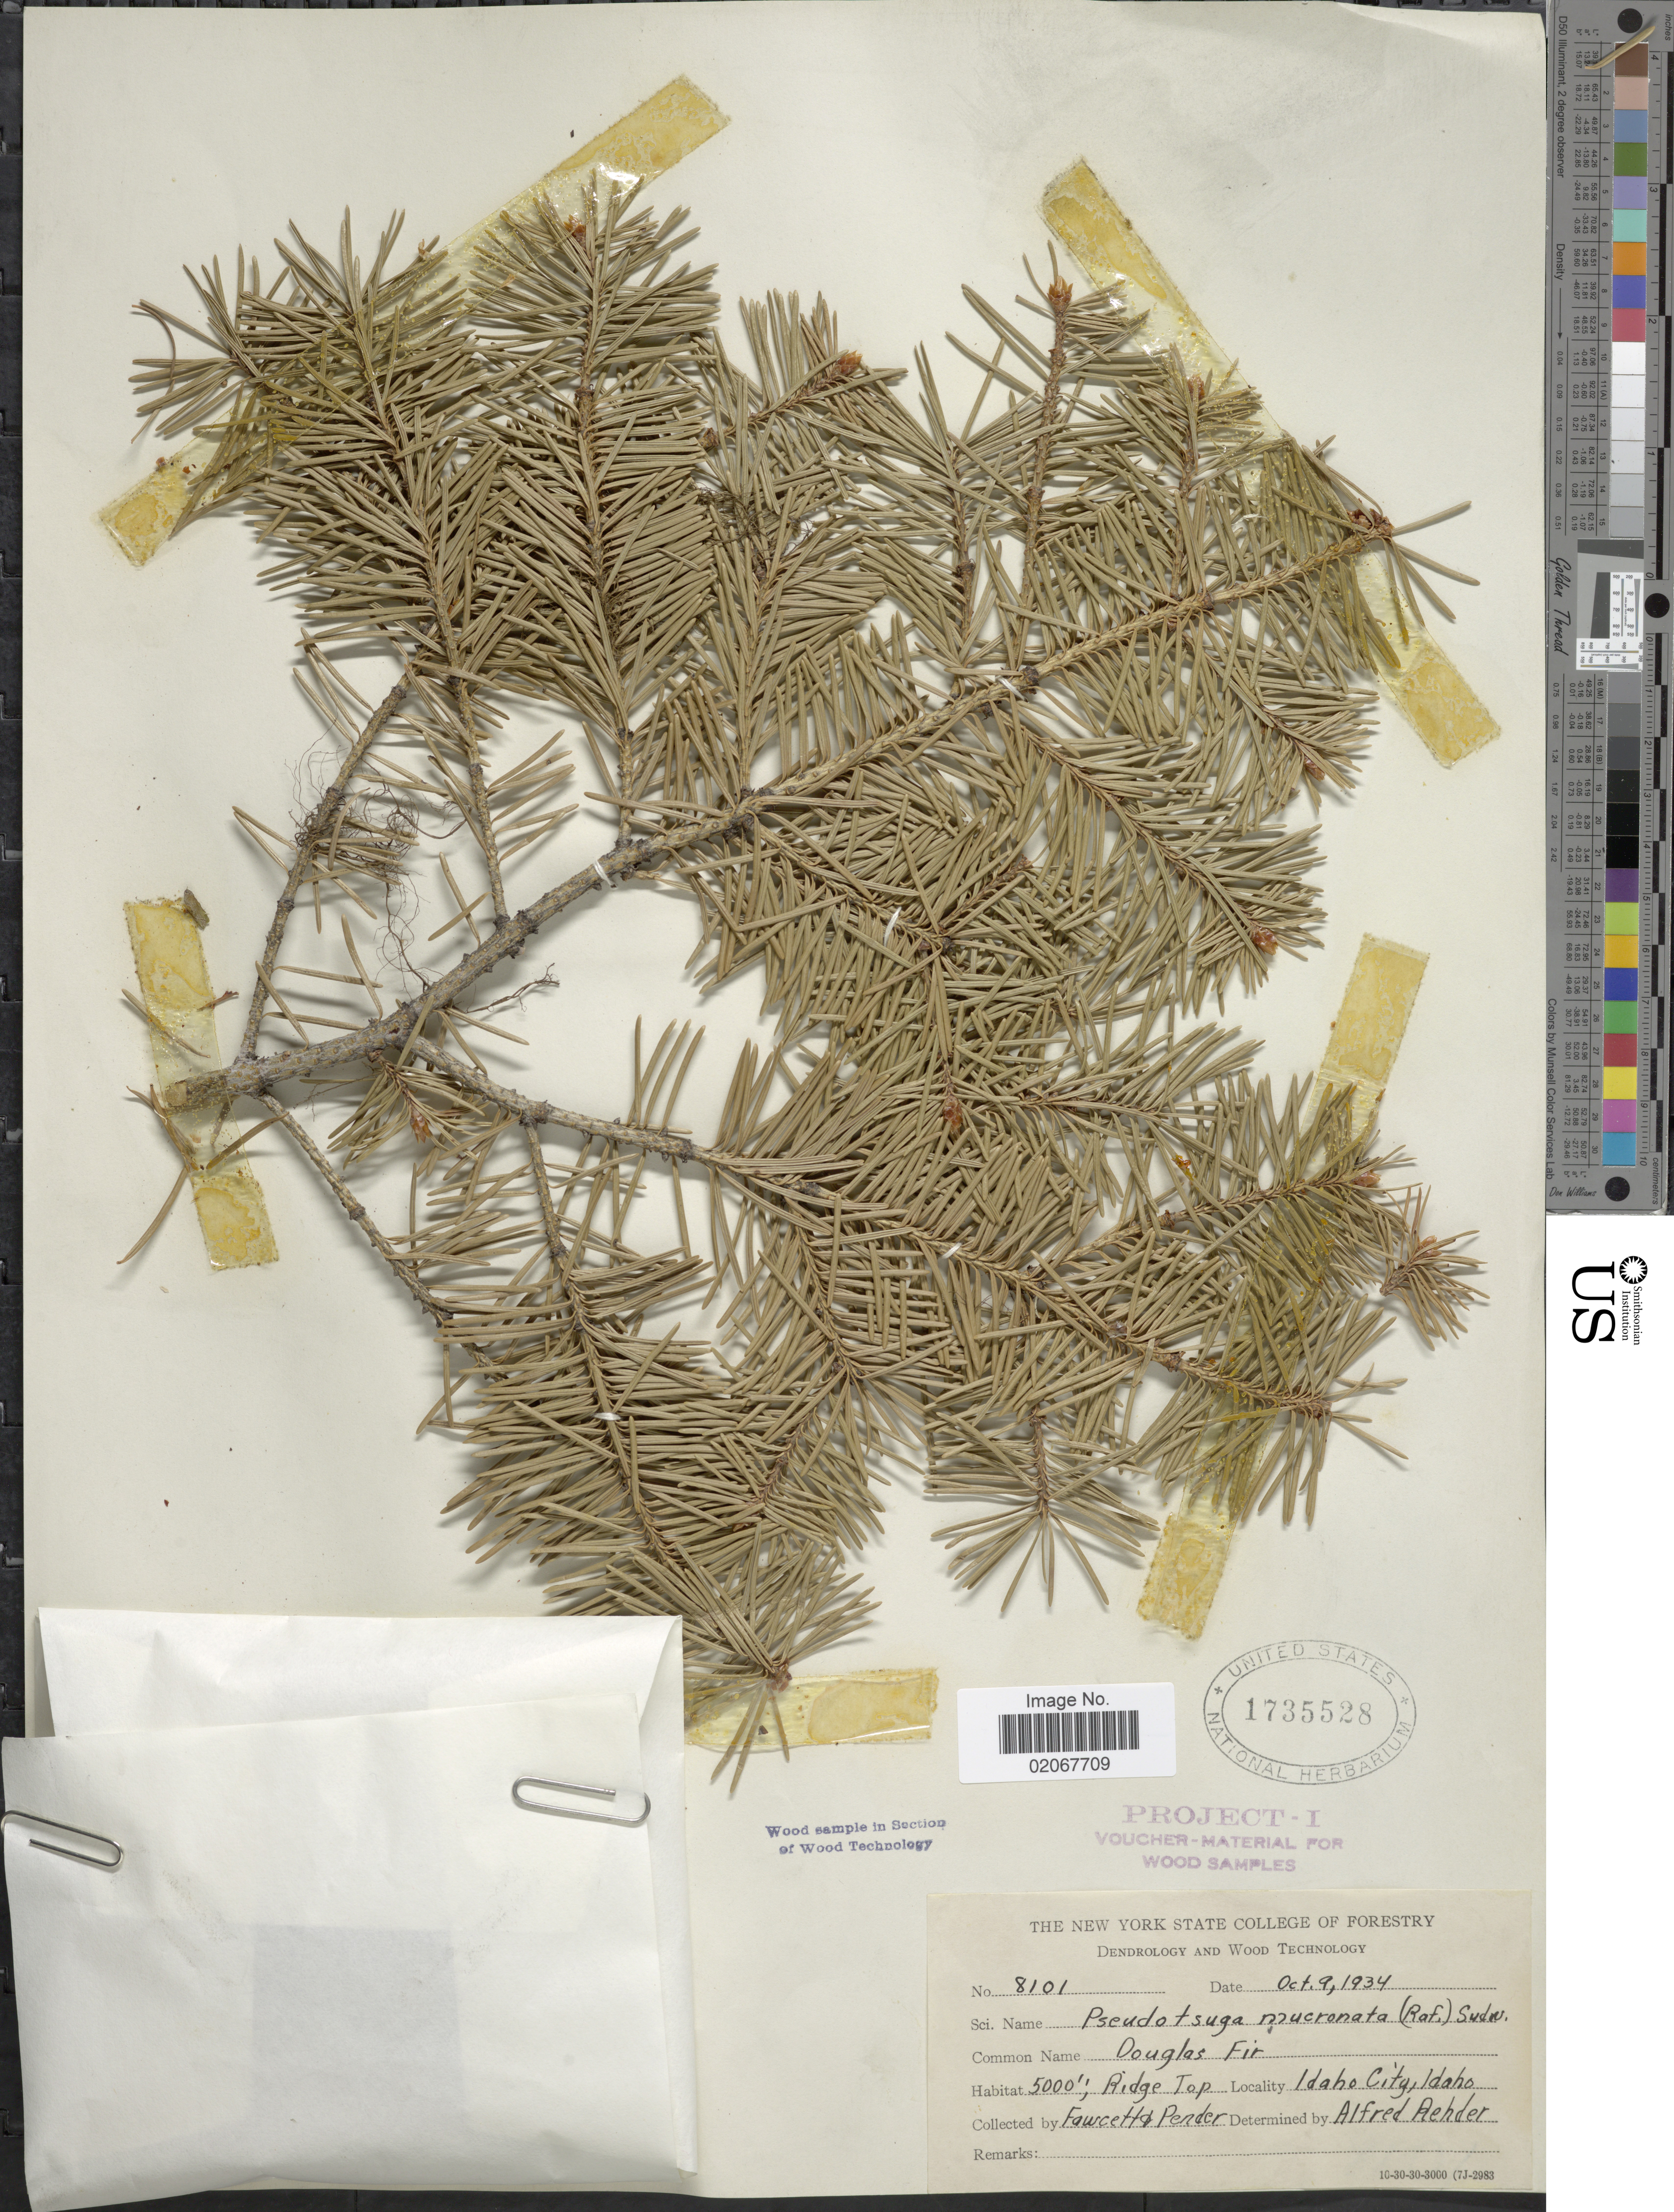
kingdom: Plantae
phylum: Tracheophyta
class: Pinopsida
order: Pinales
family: Pinaceae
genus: Pseudotsuga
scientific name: Pseudotsuga menziesii var. glauca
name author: (Beissn.) Franco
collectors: -. Peader & -. Fawcett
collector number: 8101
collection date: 1934-10-09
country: United States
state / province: Idaho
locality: Idaho City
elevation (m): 1524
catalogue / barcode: US 1735528